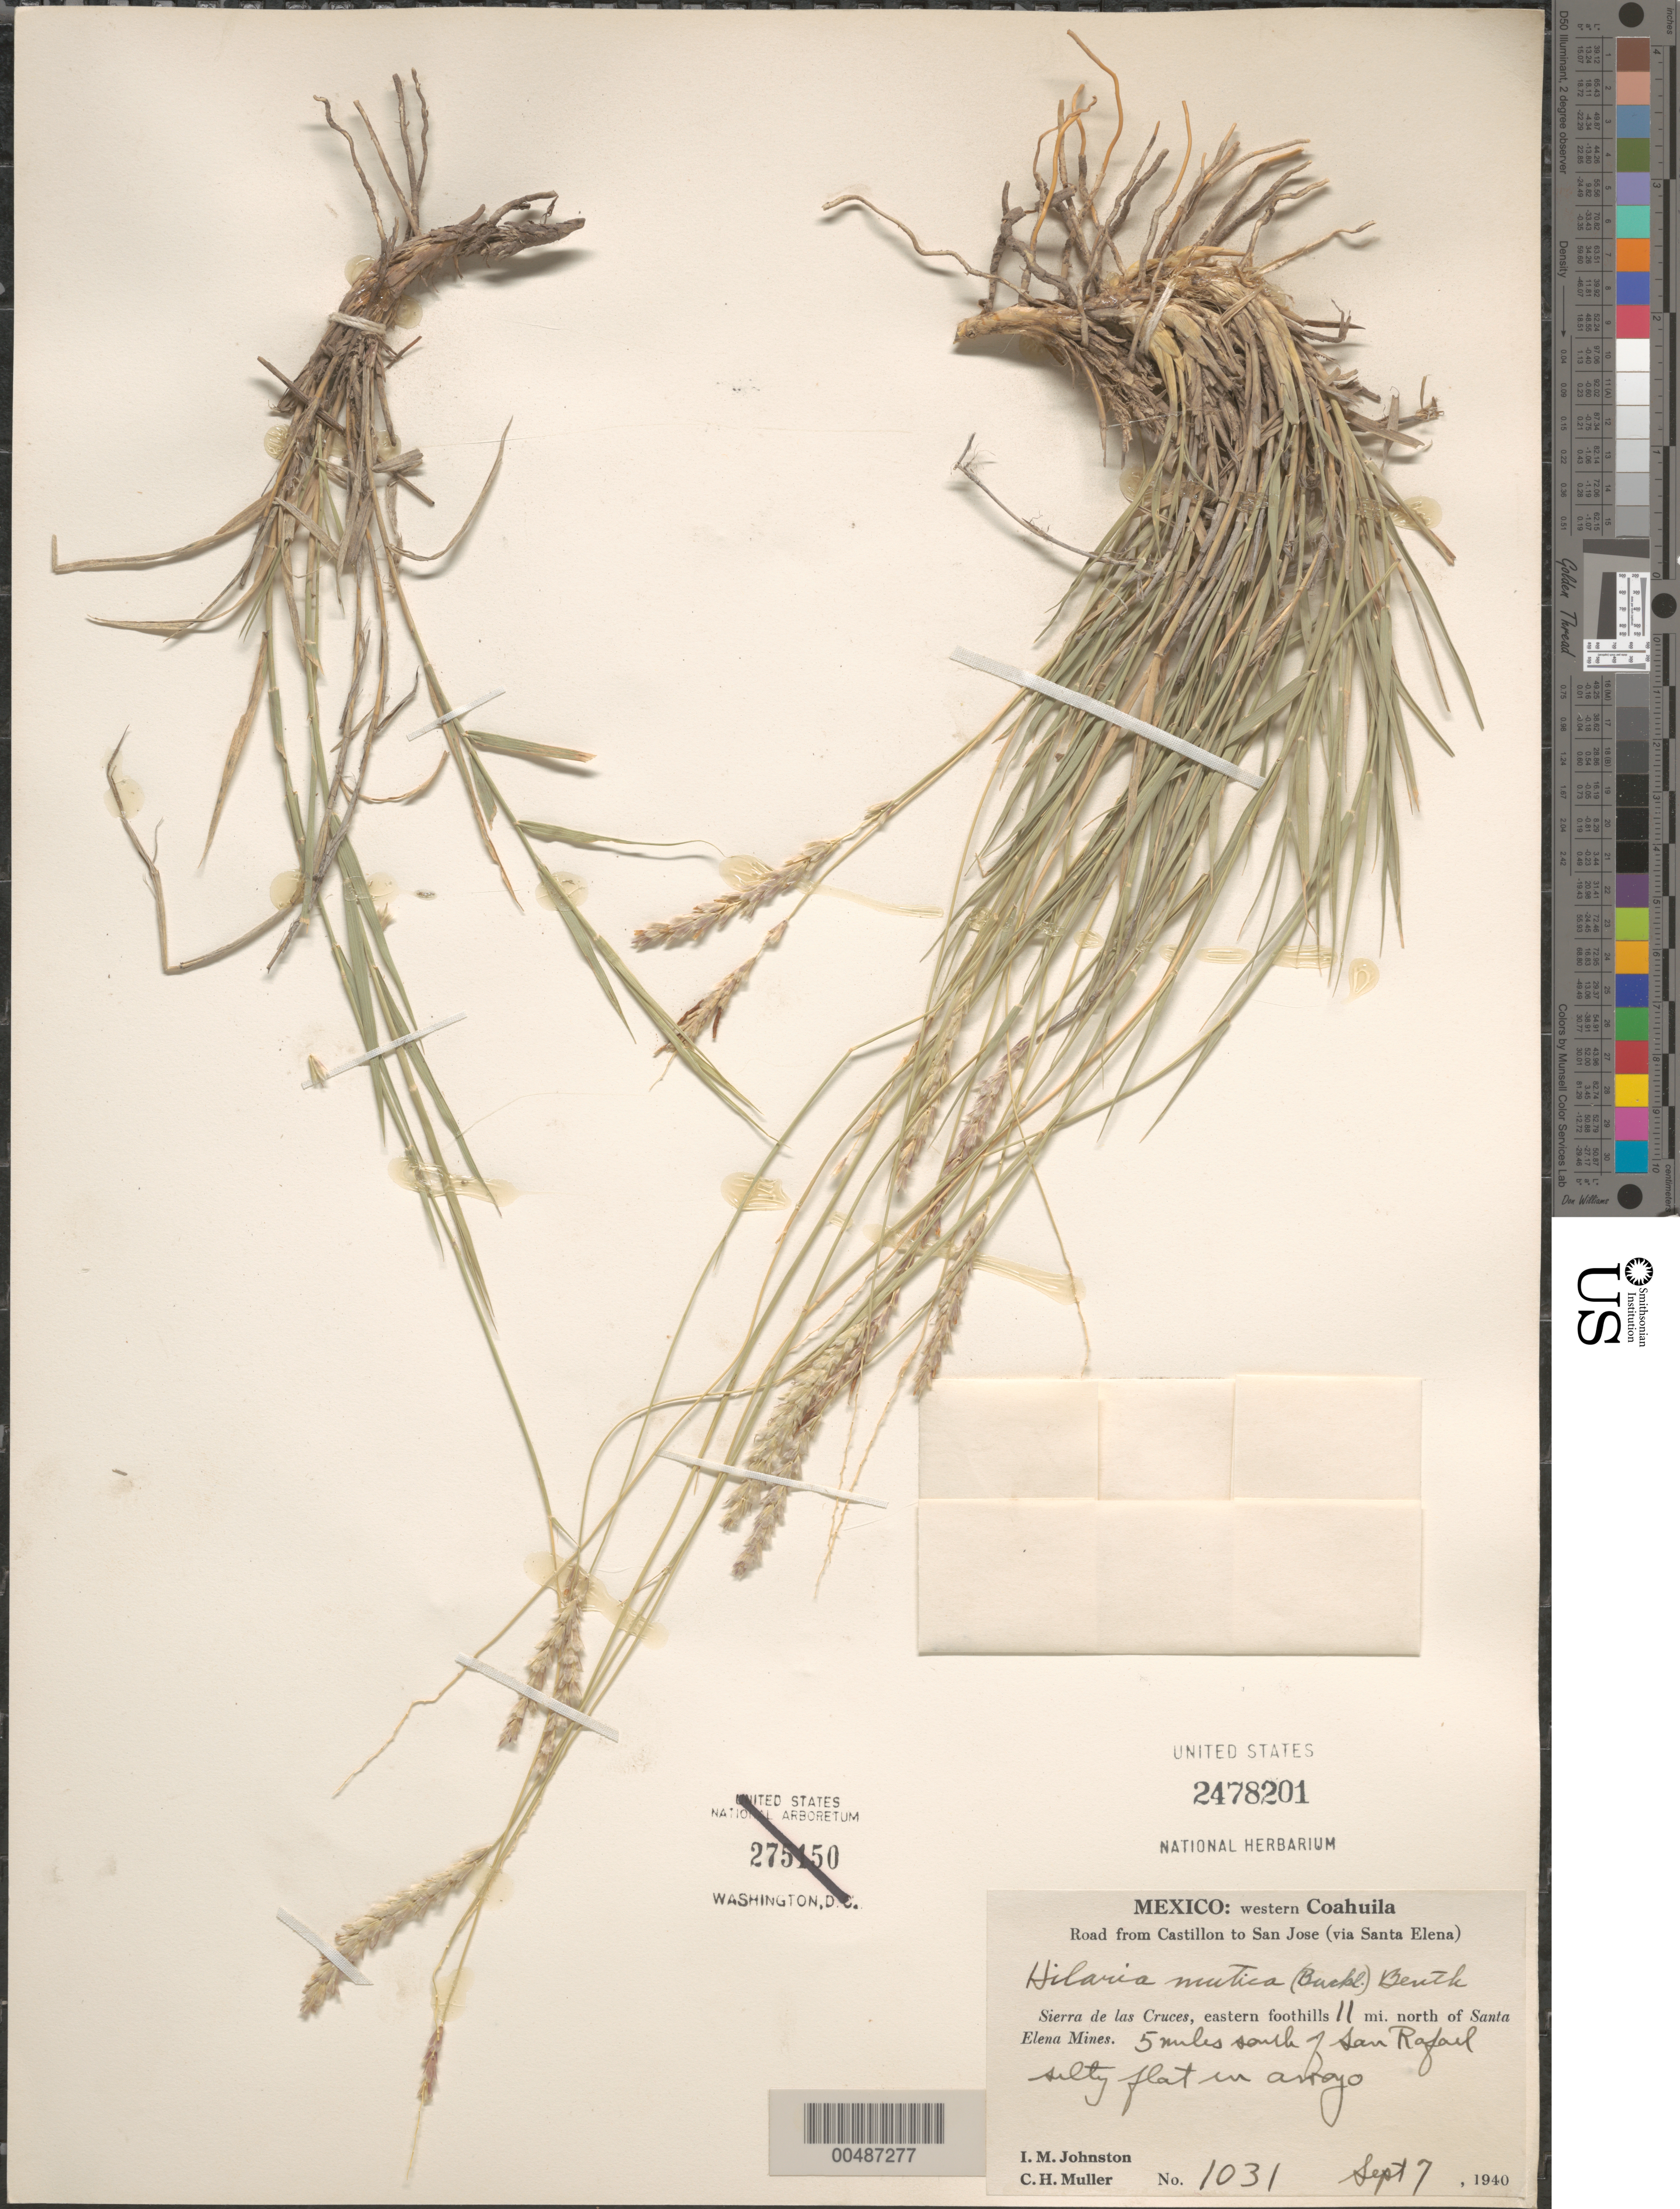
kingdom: Plantae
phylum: Tracheophyta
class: Liliopsida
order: Poales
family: Poaceae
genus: Hilaria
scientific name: Hilaria mutica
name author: (Buckley) Benth.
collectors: I.M. Johnston & C. H. Müller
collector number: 1031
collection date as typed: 7 Sep 1940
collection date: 1940-09-07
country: Mexico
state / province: Coahuila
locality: Rd from Castillon to San Jose via Sta. Elena, Sierra de las Cruces, E fthills 11 mi N of Sta. Elena Mines, 5 mi S of San Rafael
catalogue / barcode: US 2478201